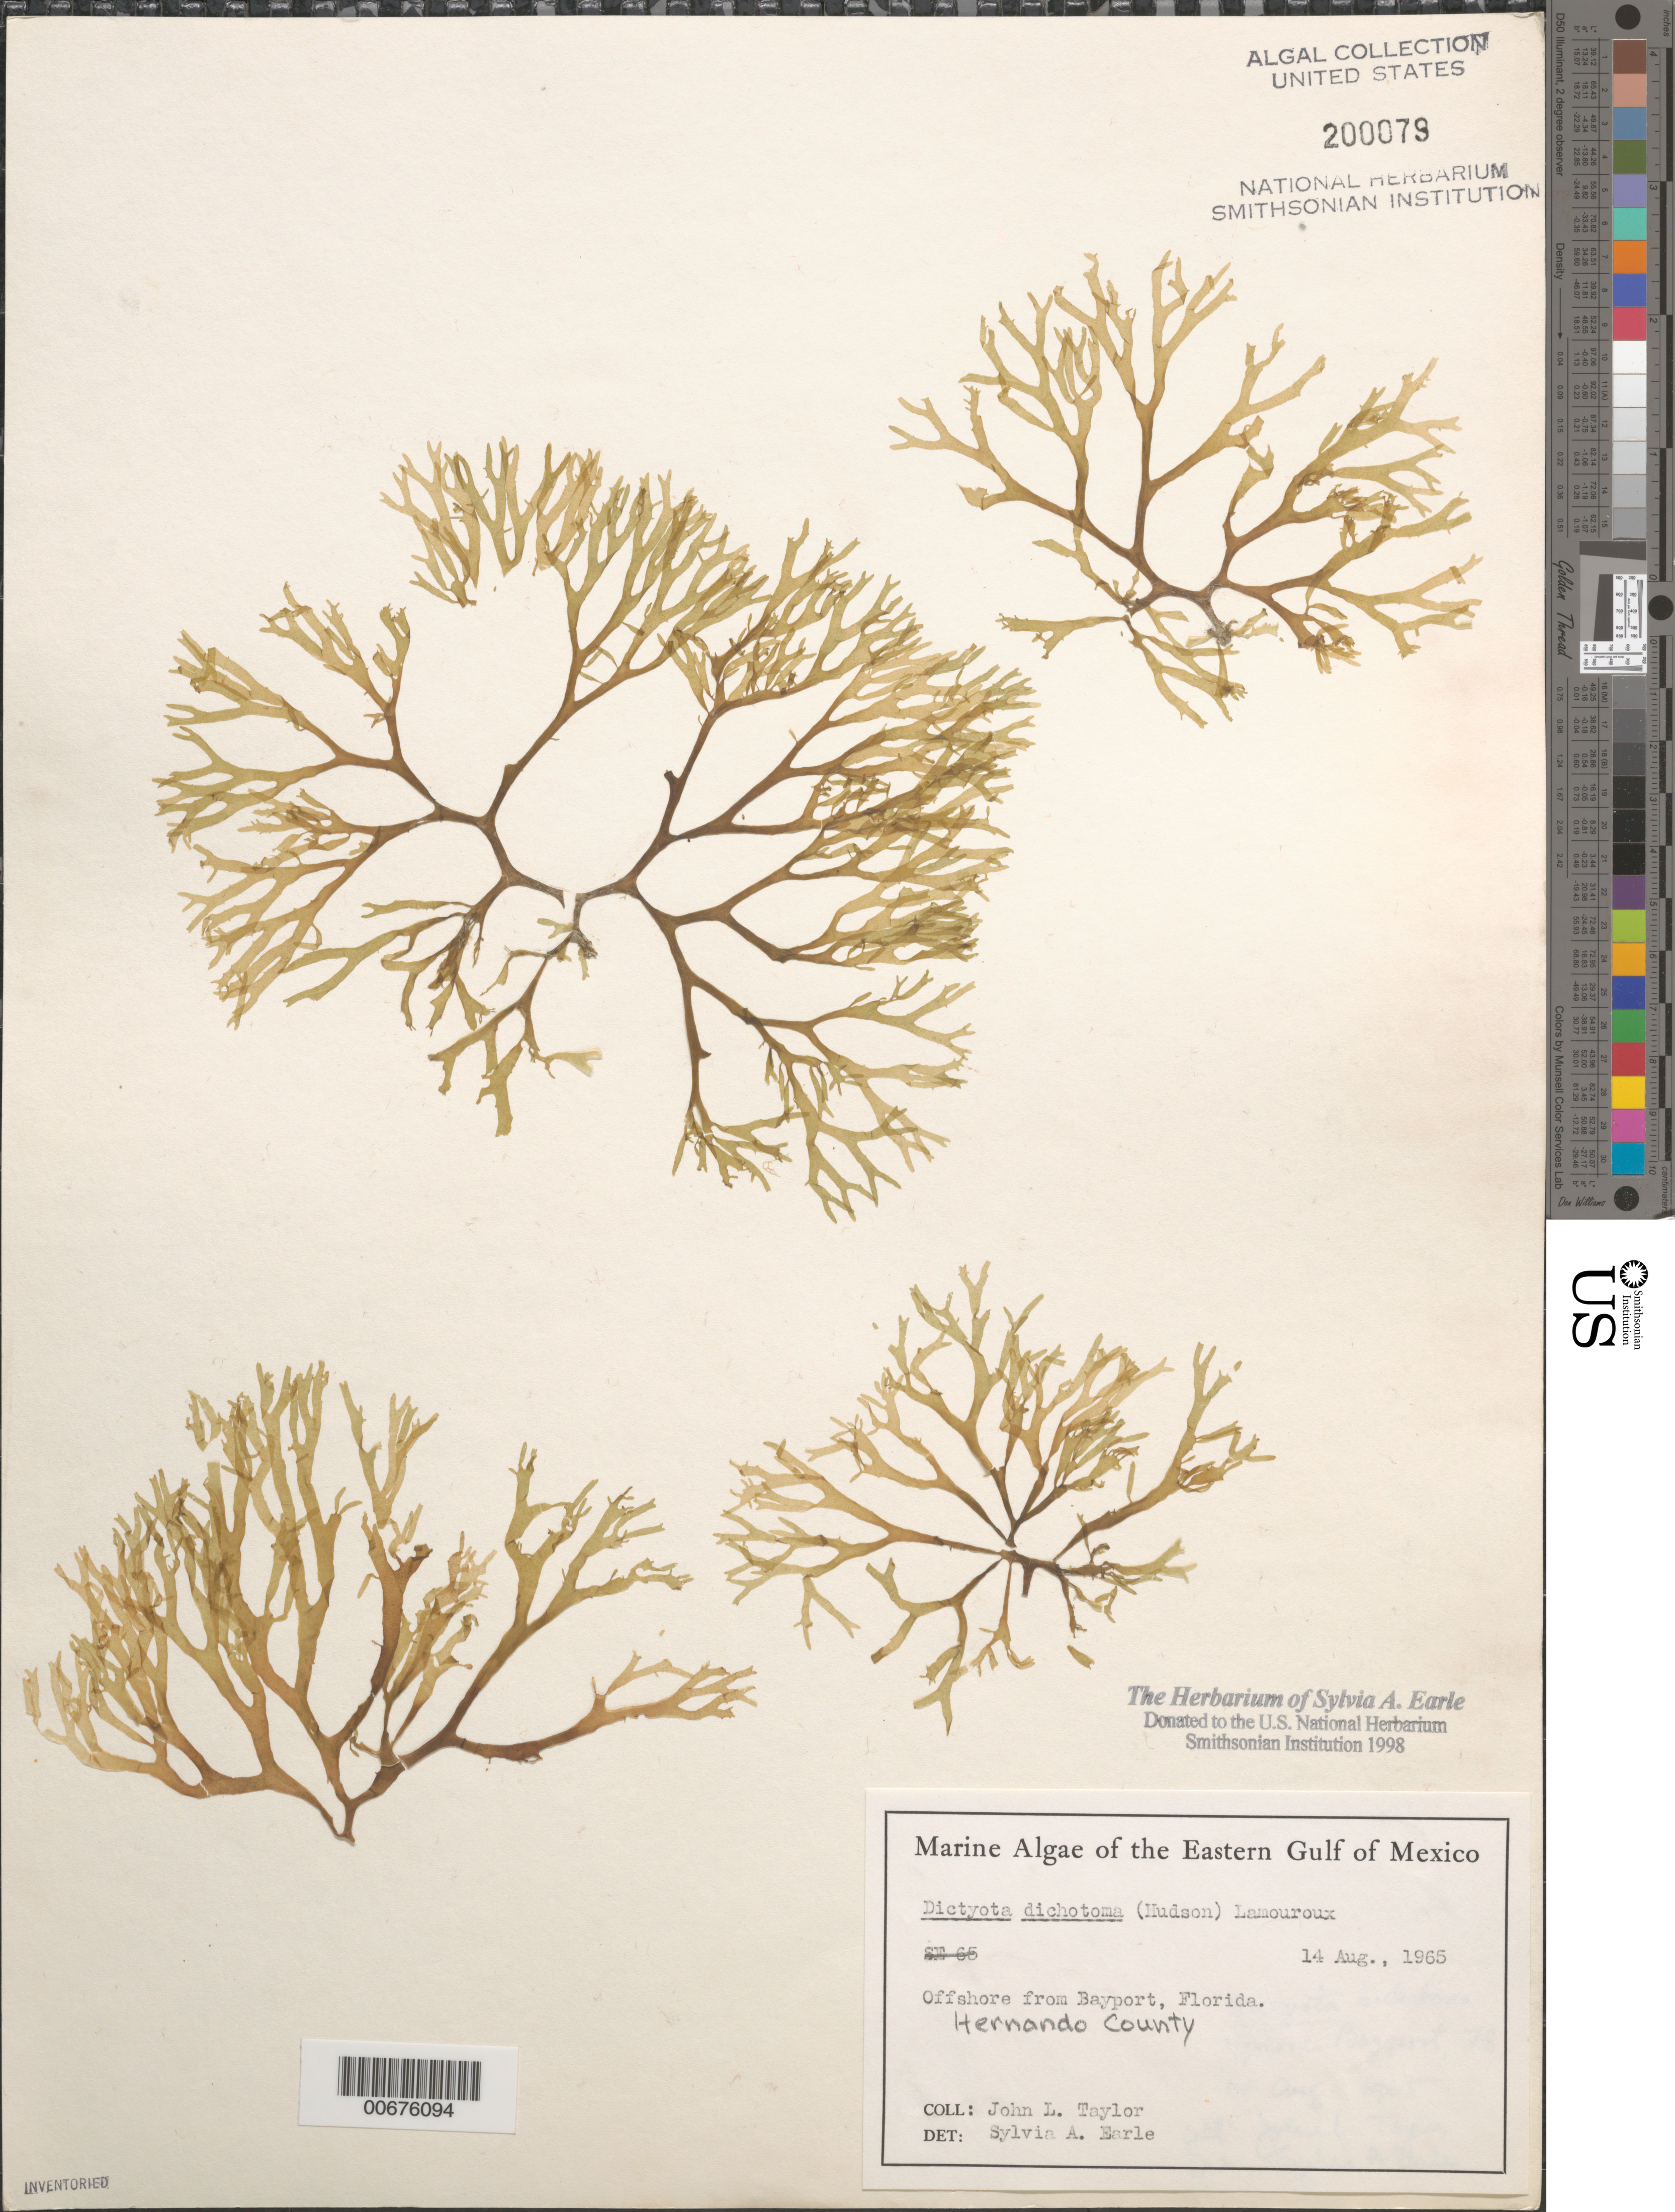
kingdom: Chromista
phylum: Ochrophyta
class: Phaeophyceae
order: Dictyotales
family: Dictyotaceae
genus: Dictyota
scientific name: Dictyota dichotoma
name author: (Huds.) J.V.Lamouroux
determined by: Earle, S. A.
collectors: J. L. Taylor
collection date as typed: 14 Aug 1965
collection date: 1965-08-14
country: United States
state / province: Florida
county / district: Hernando County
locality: Off Bayport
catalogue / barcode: US 200079